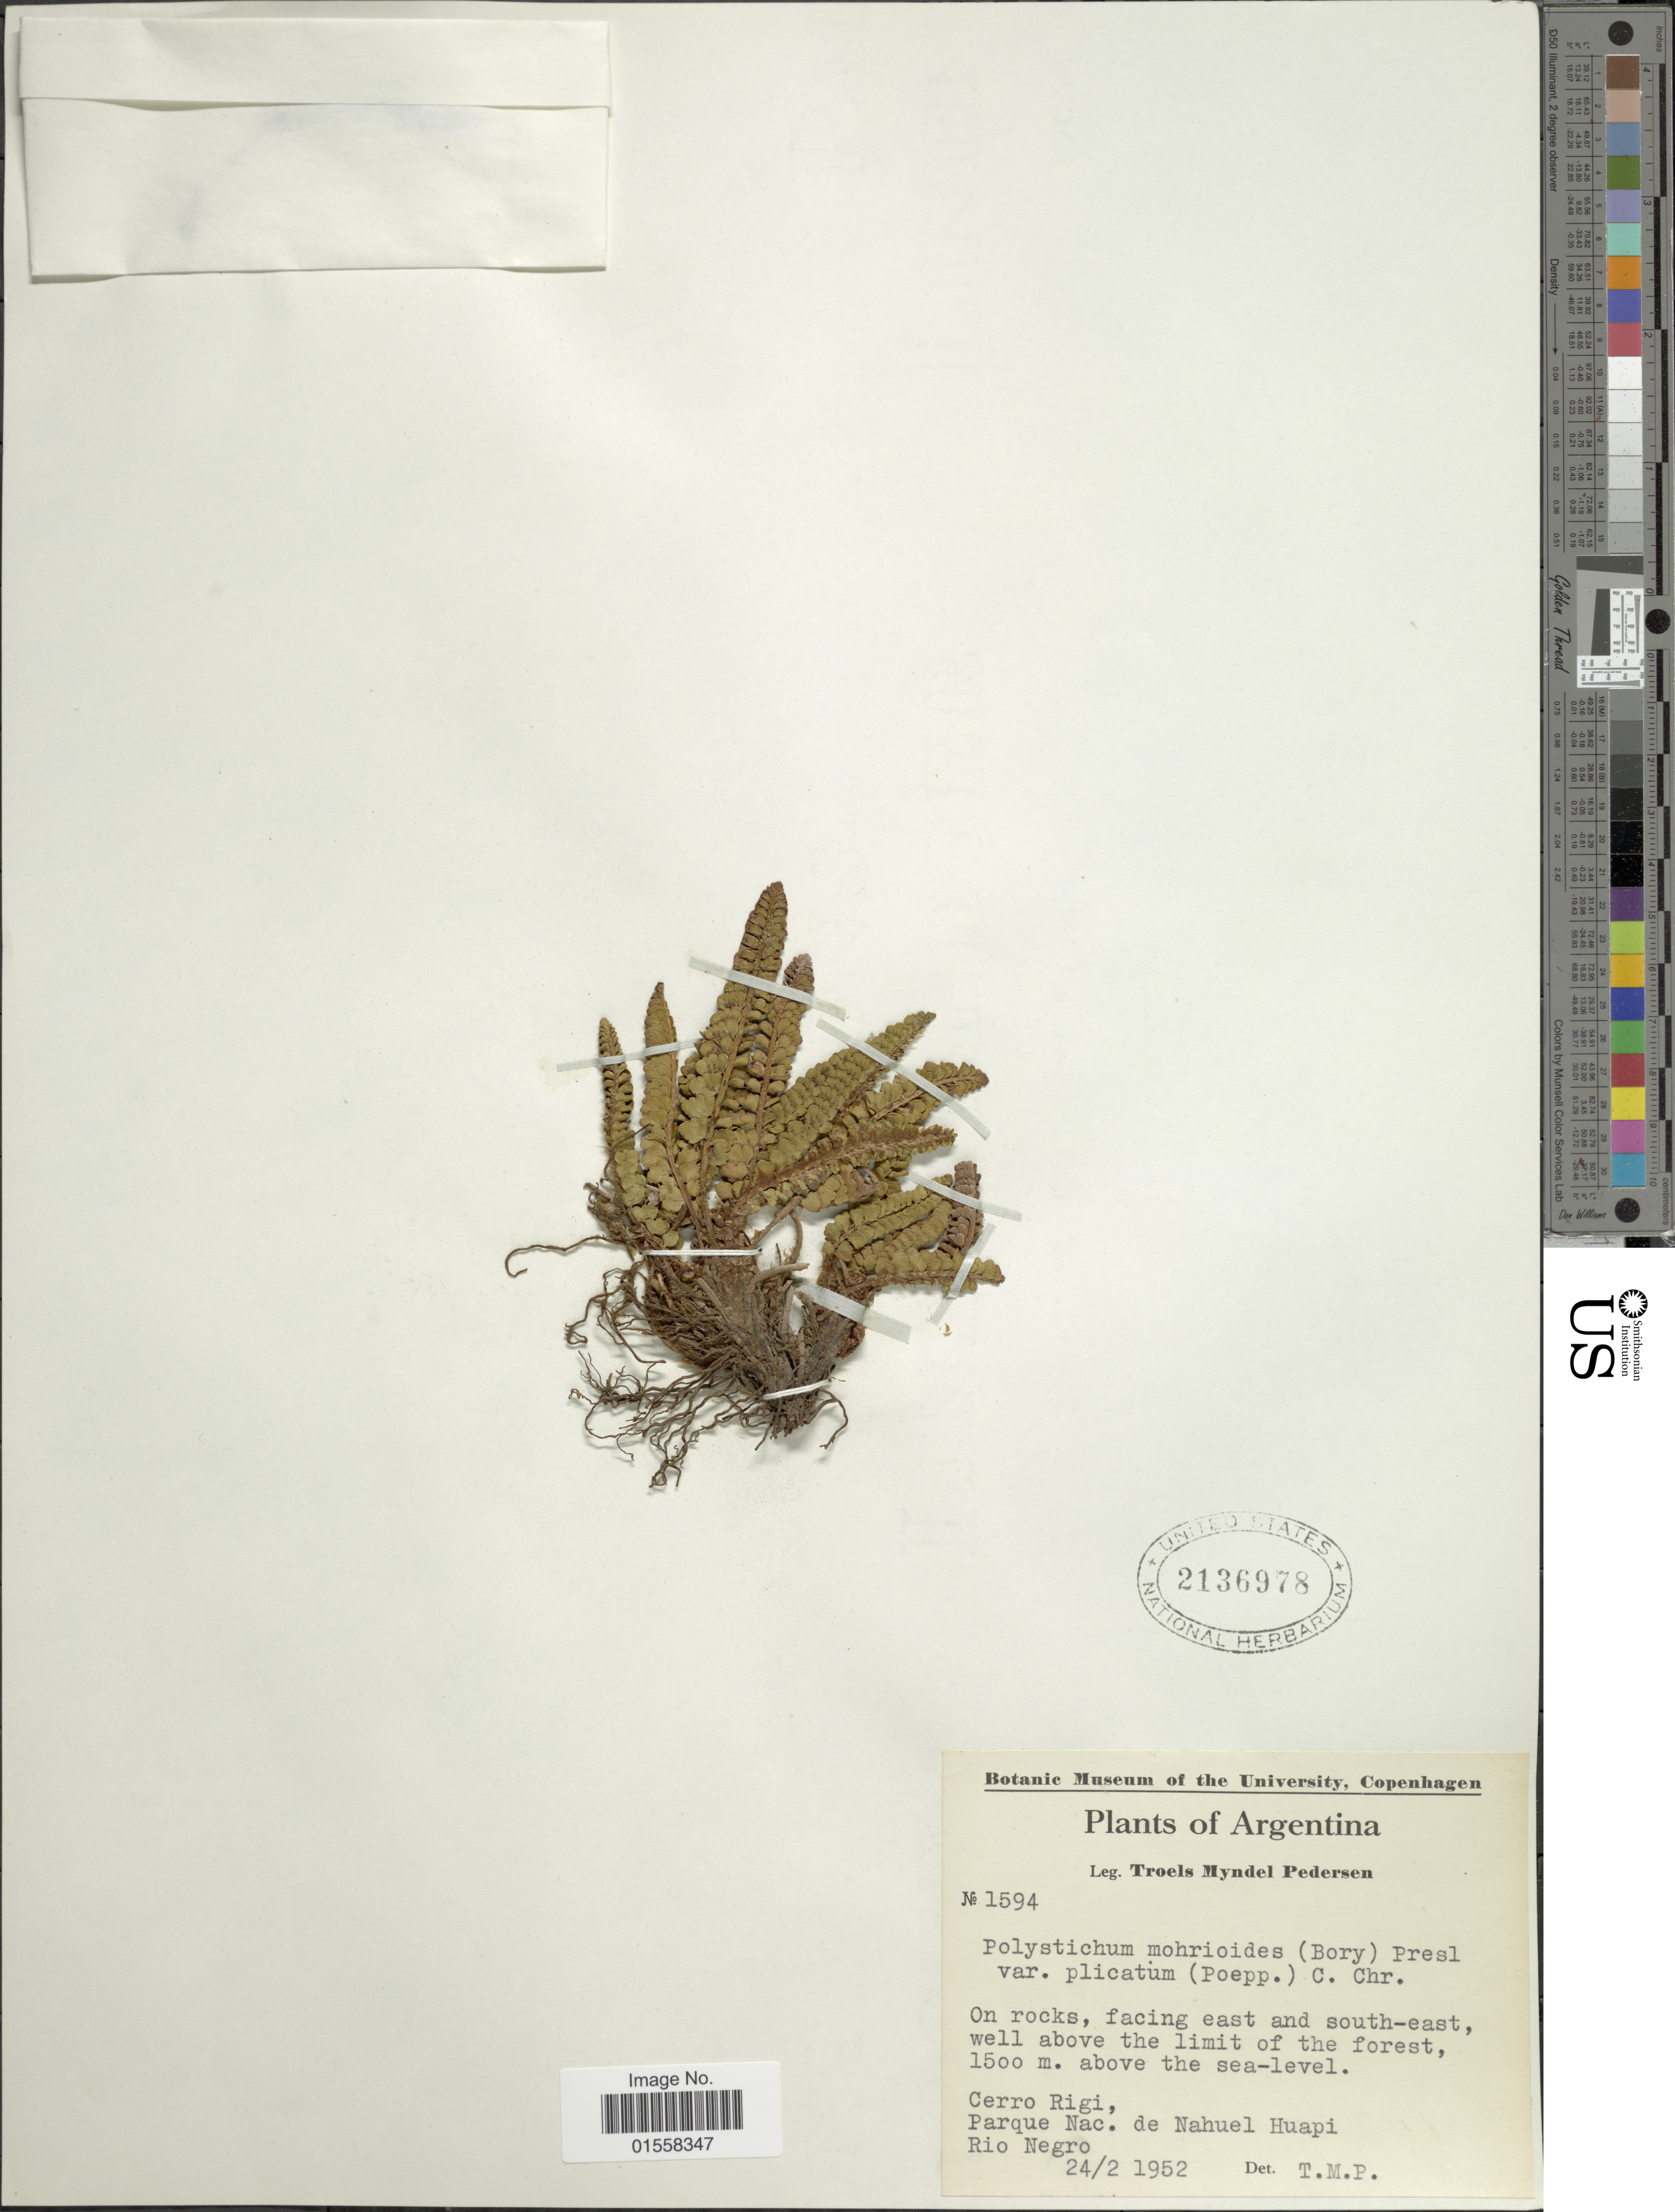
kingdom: Plantae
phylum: Tracheophyta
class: Polypodiopsida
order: Polypodiales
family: Dryopteridaceae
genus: Polystichum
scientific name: Polystichum mohrioides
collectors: T. Pederson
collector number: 1594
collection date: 1952-02-24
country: Argentina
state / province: Rio Negro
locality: Argentina. Cerro Rigi, Parque Nac. de Nahuel Huapi, Rio Negro.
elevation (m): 1500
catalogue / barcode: US 2136978